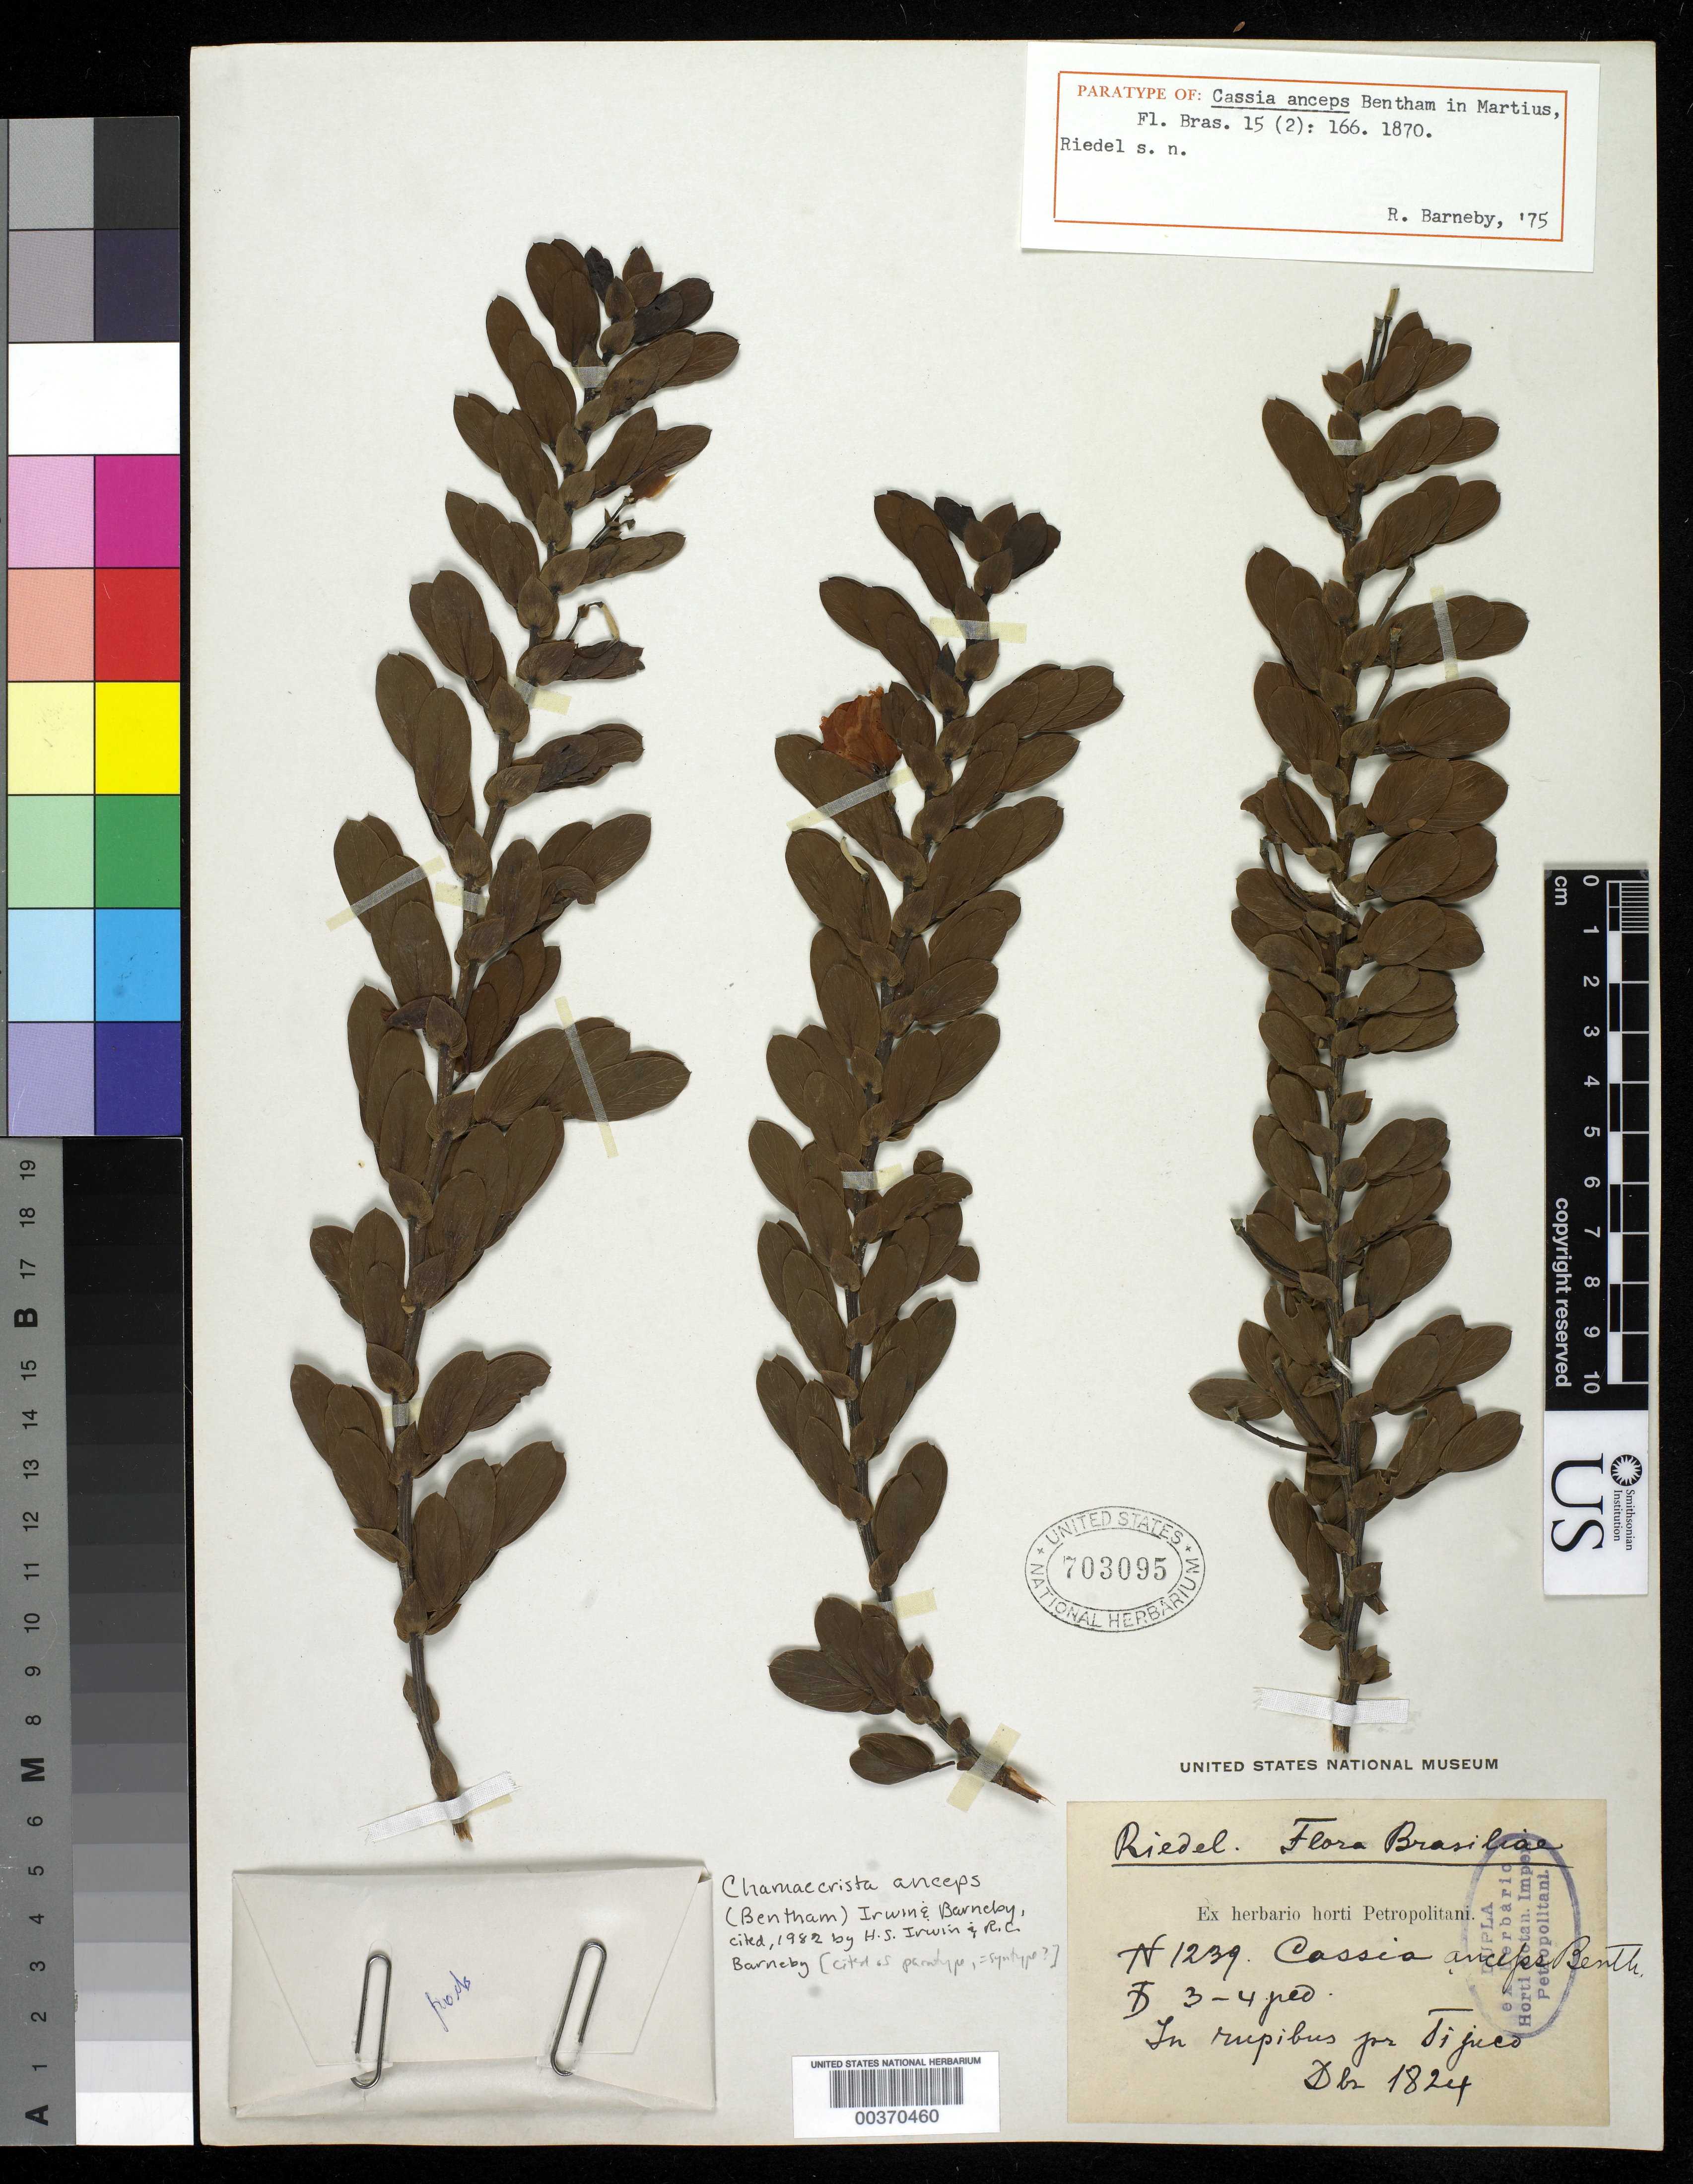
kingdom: Plantae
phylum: Tracheophyta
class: Magnoliopsida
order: Fabales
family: Fabaceae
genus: Cassia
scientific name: Cassia anceps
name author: Benth. in Mart.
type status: Syntype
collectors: L. Riedel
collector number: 1239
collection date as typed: Dec 1824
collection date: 1824-12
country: Brazil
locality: In rupibus pr. Tijuco.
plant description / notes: Currently accepted name as cited by Irwin & Barneby, Mem. NYBG 35: 679 (1982).; Annotated (1975) and cited (1982) as paratype. Lectotype collection is Vauthier 155 as designated by Irwin & Barneby, Mem. NYBG 35: 679 (1982).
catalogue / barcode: US 703095